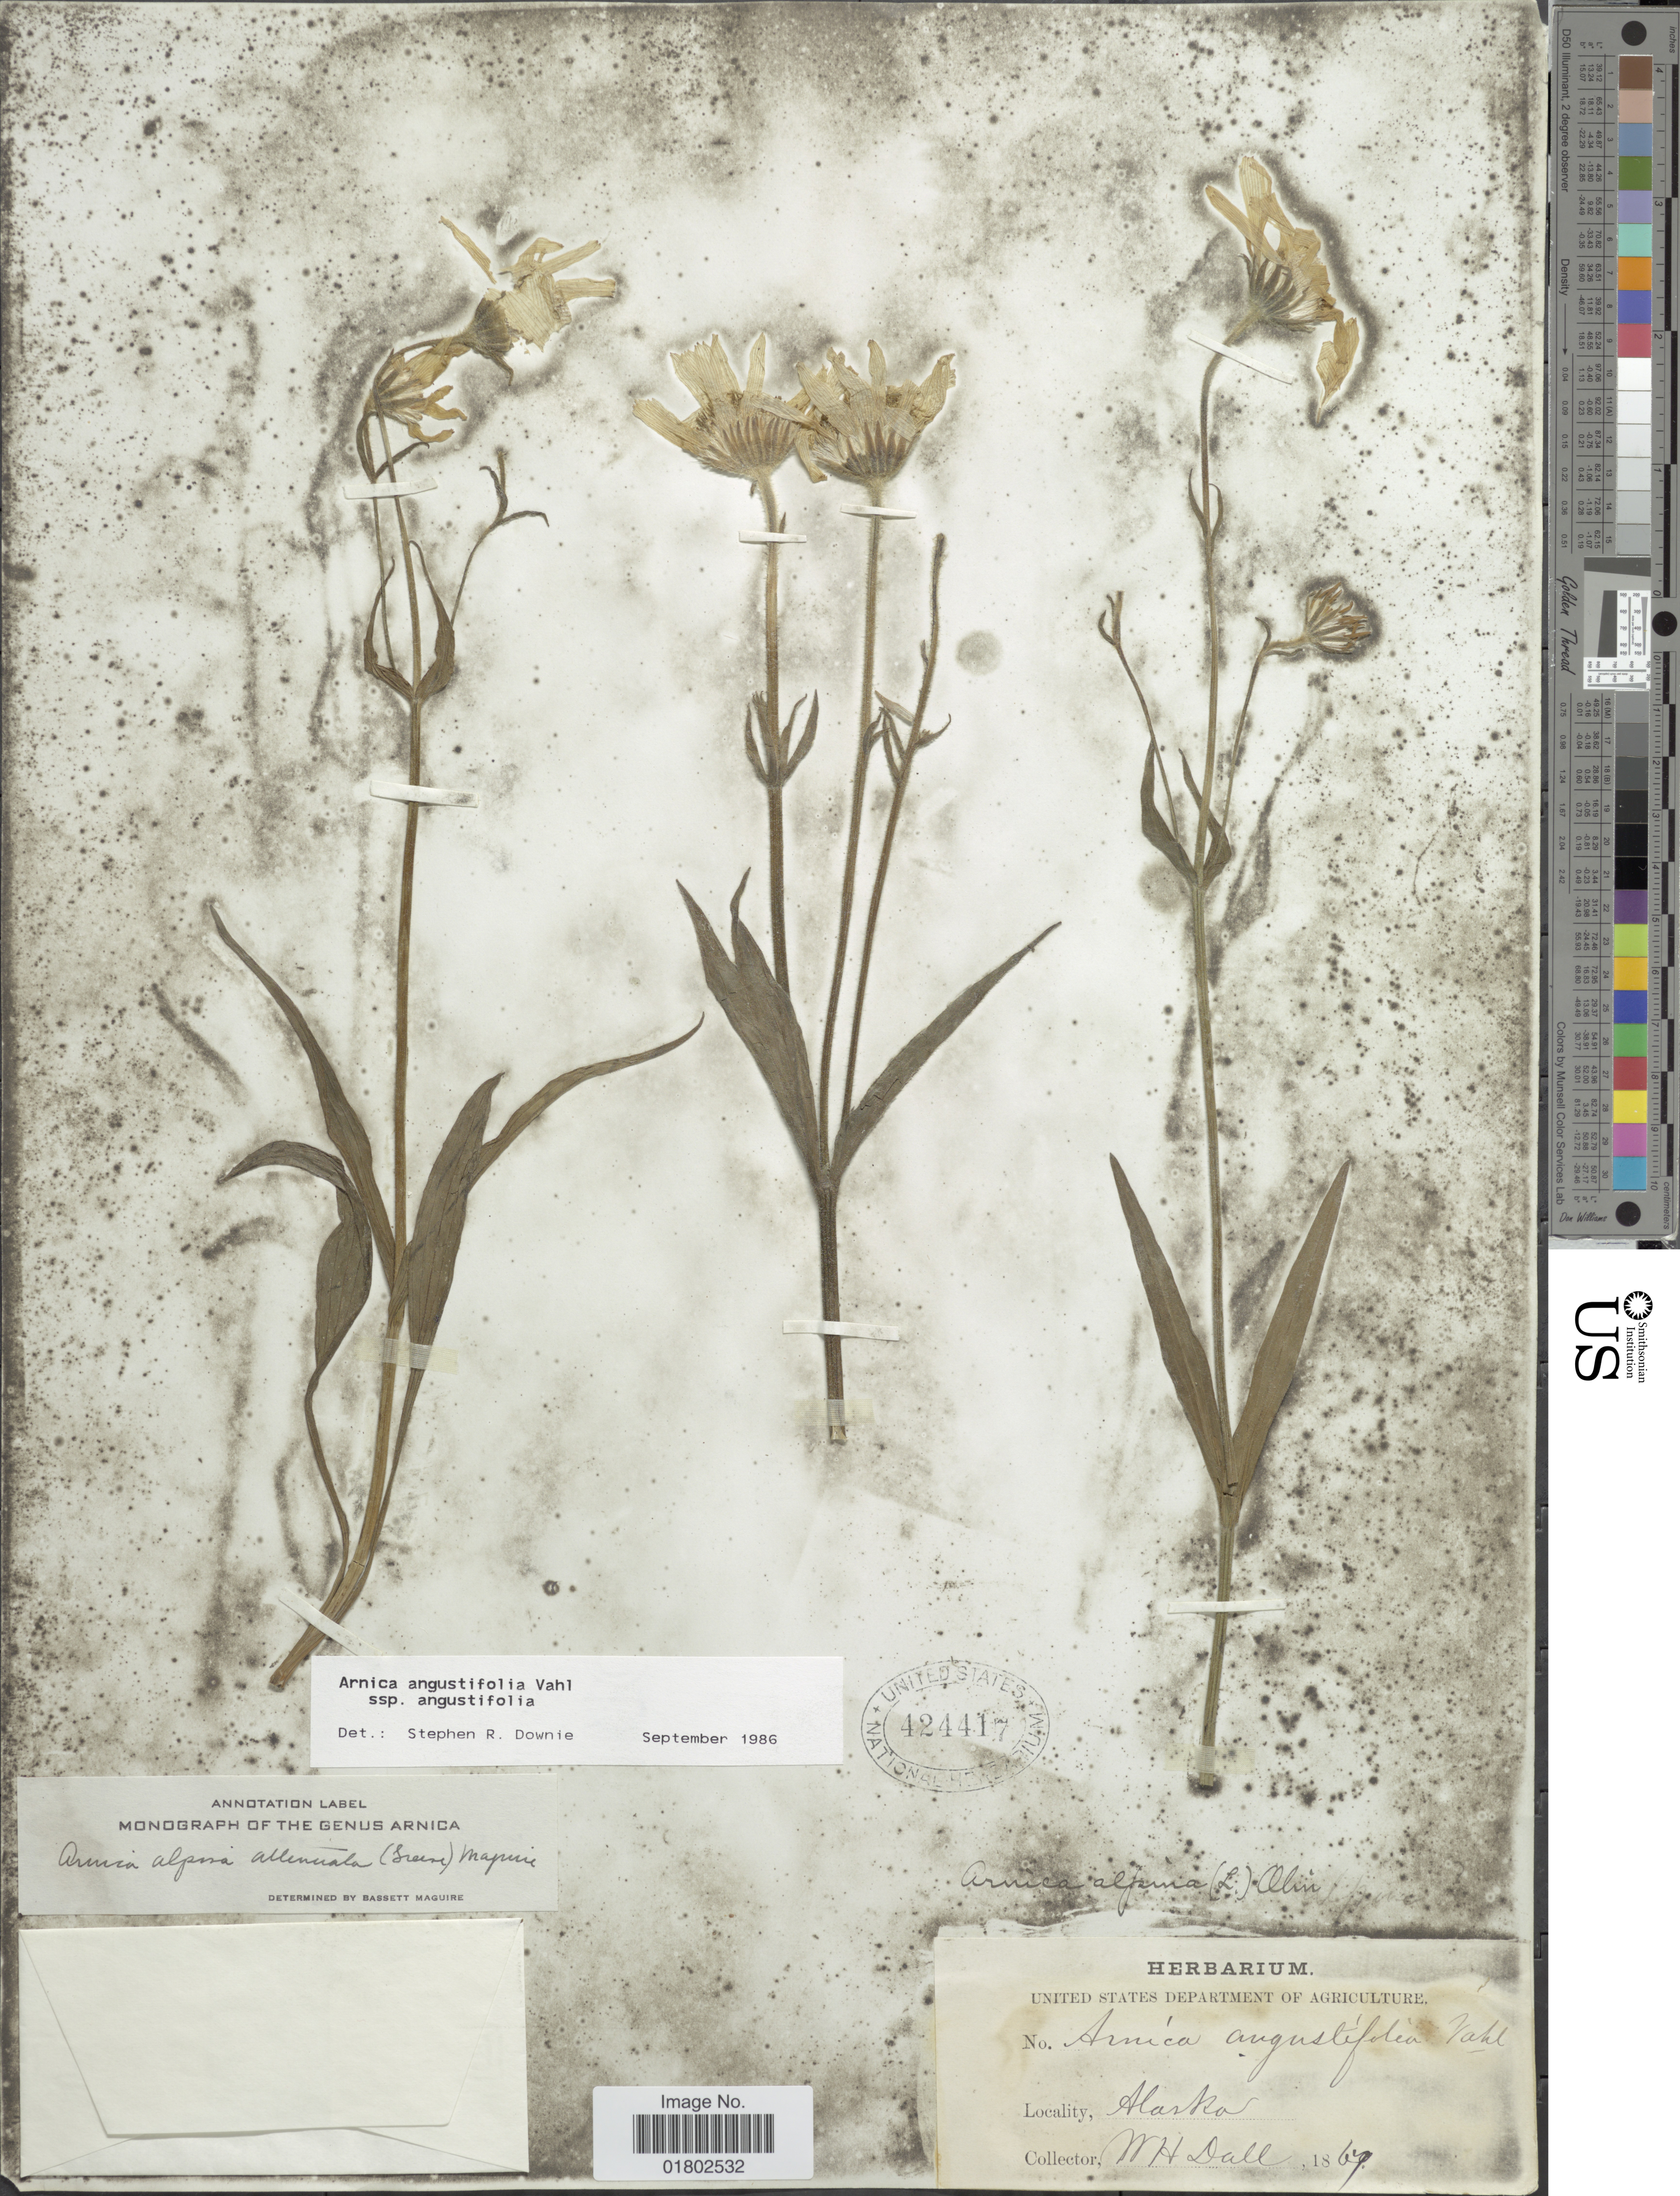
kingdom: Plantae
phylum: Tracheophyta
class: Magnoliopsida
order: Asterales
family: Asteraceae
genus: Arnica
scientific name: Arnica angustifolia subsp. angustifolia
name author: Vahl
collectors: W. Dall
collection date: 1869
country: United States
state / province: Alaska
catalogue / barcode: US 424417